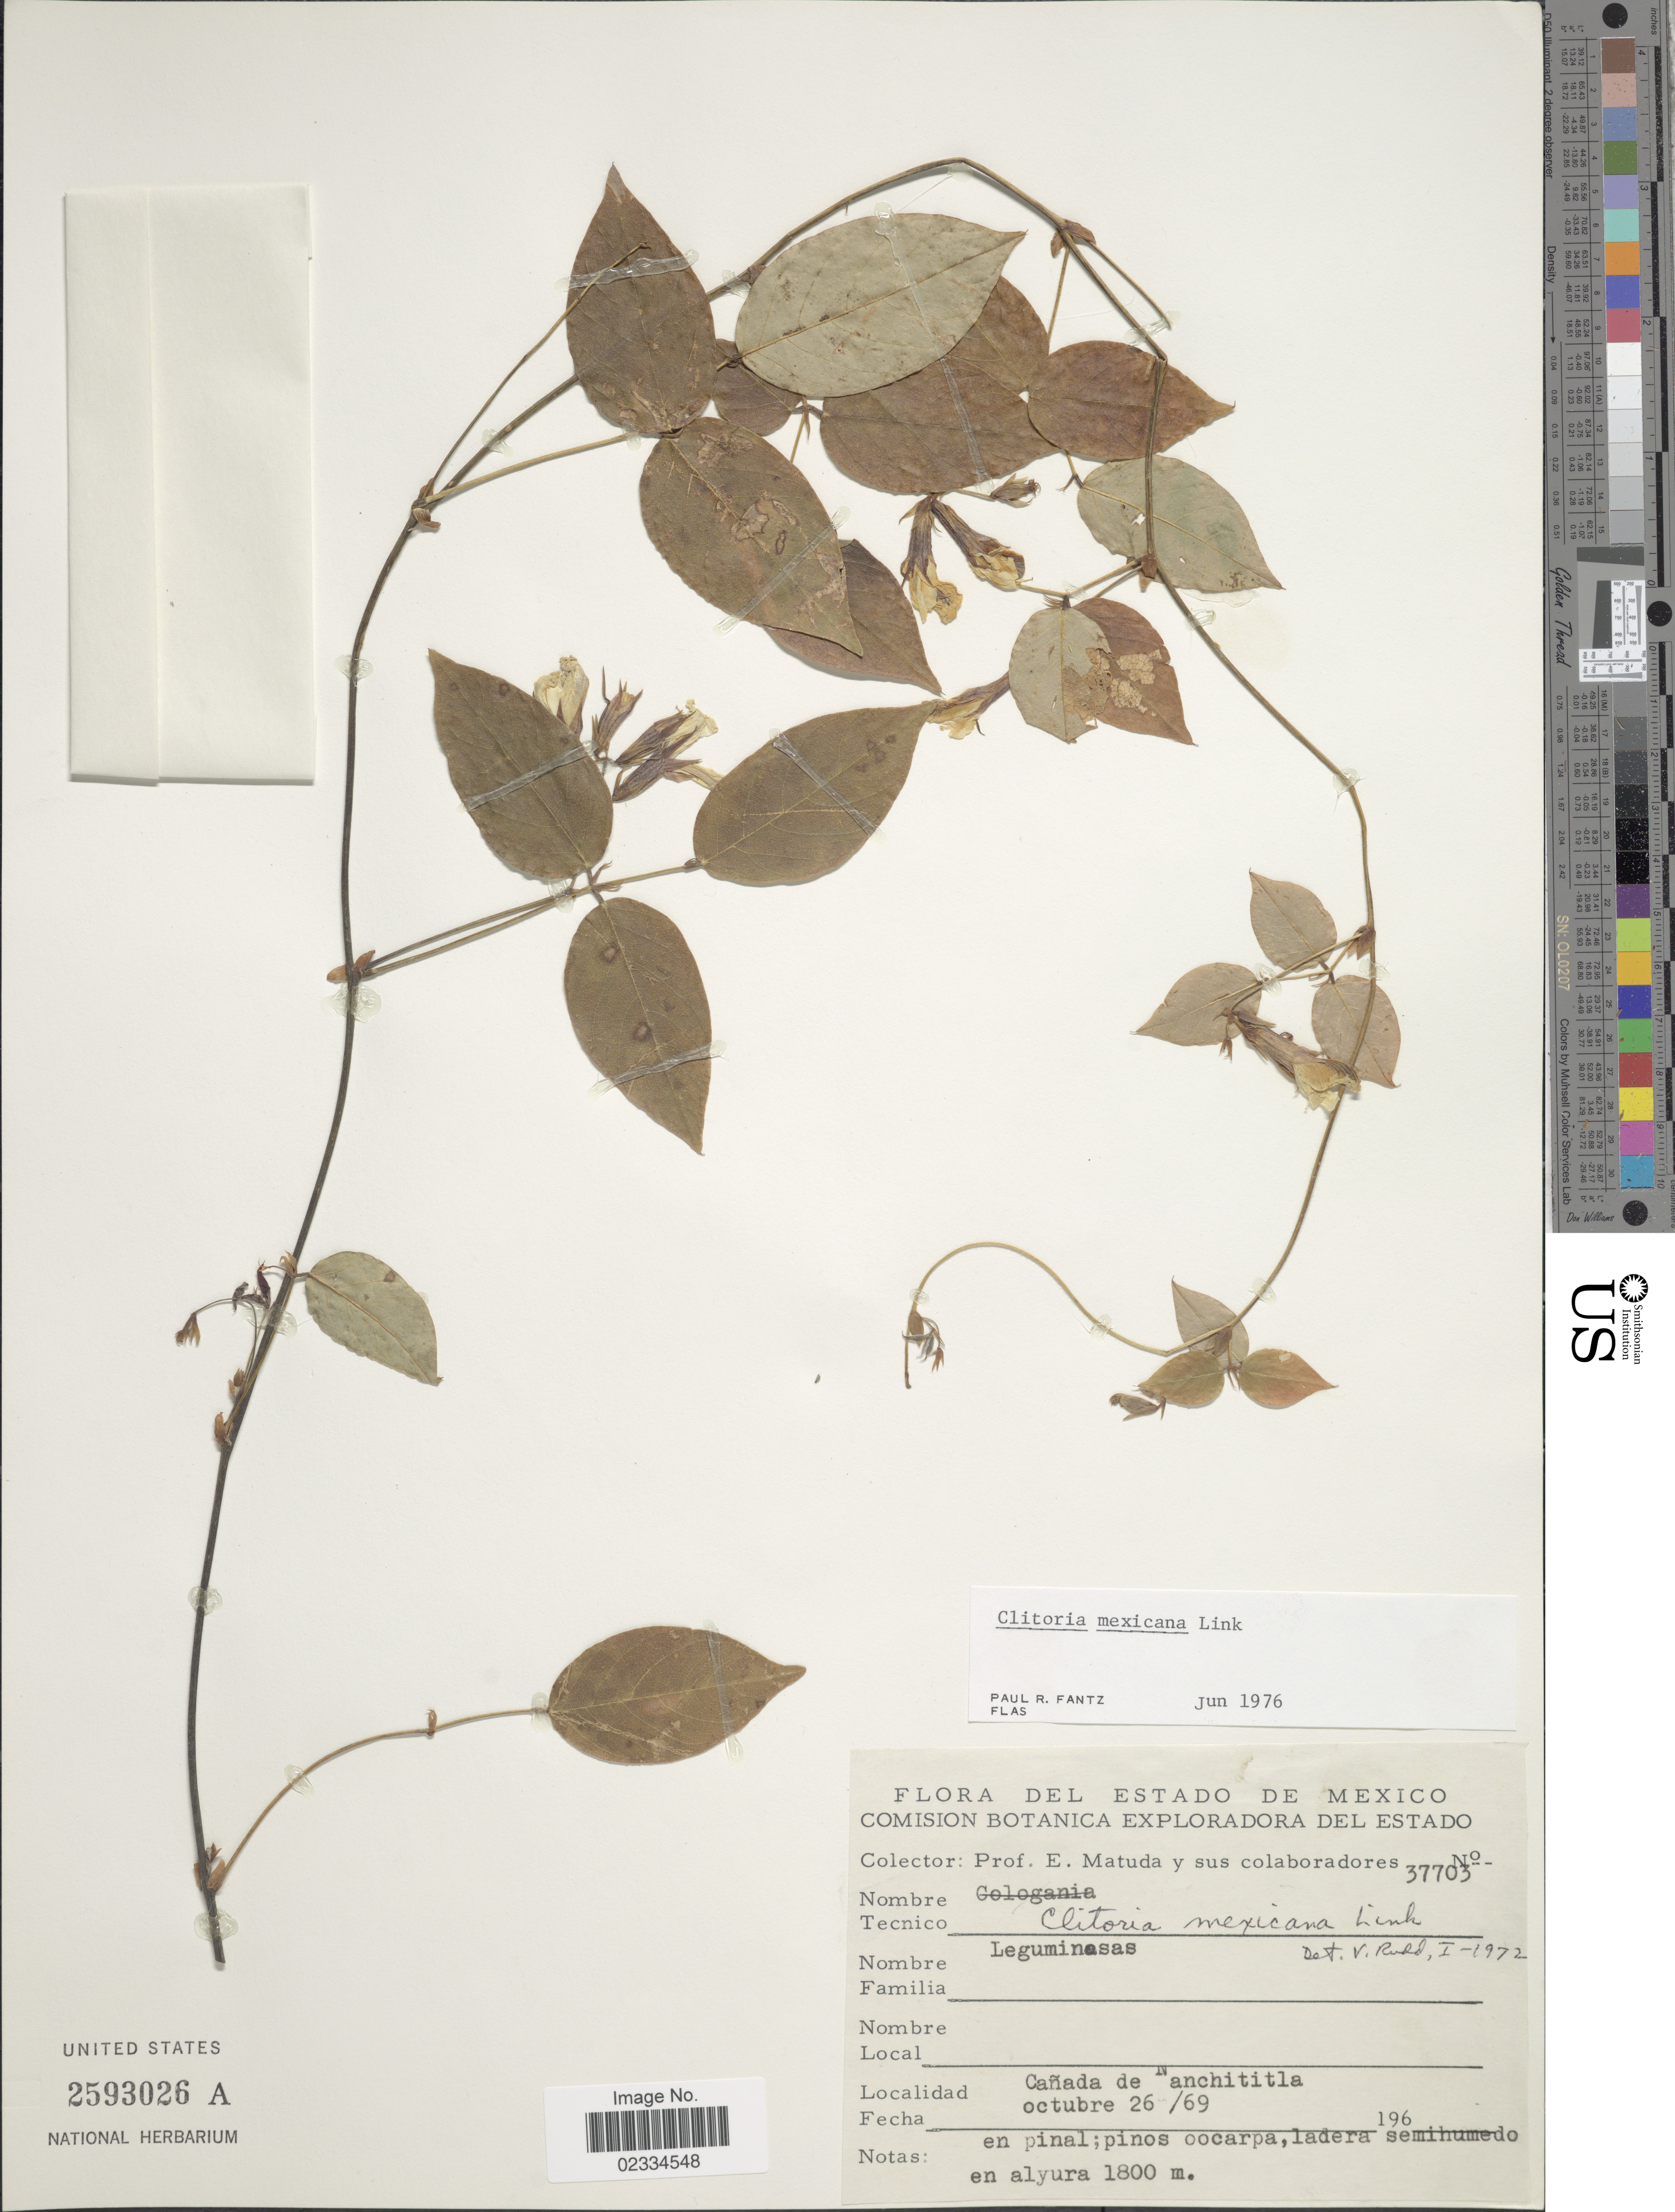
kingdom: Plantae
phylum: Tracheophyta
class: Magnoliopsida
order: Fabales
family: Fabaceae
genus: Clitoria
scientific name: Clitoria mexicana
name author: Link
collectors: E. Matuda & Sus Colaboradores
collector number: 37703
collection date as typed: Transcribed d/m/y: 26/10/69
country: Mexico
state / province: México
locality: Canada de Nanchititla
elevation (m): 1800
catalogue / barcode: US 2593026A